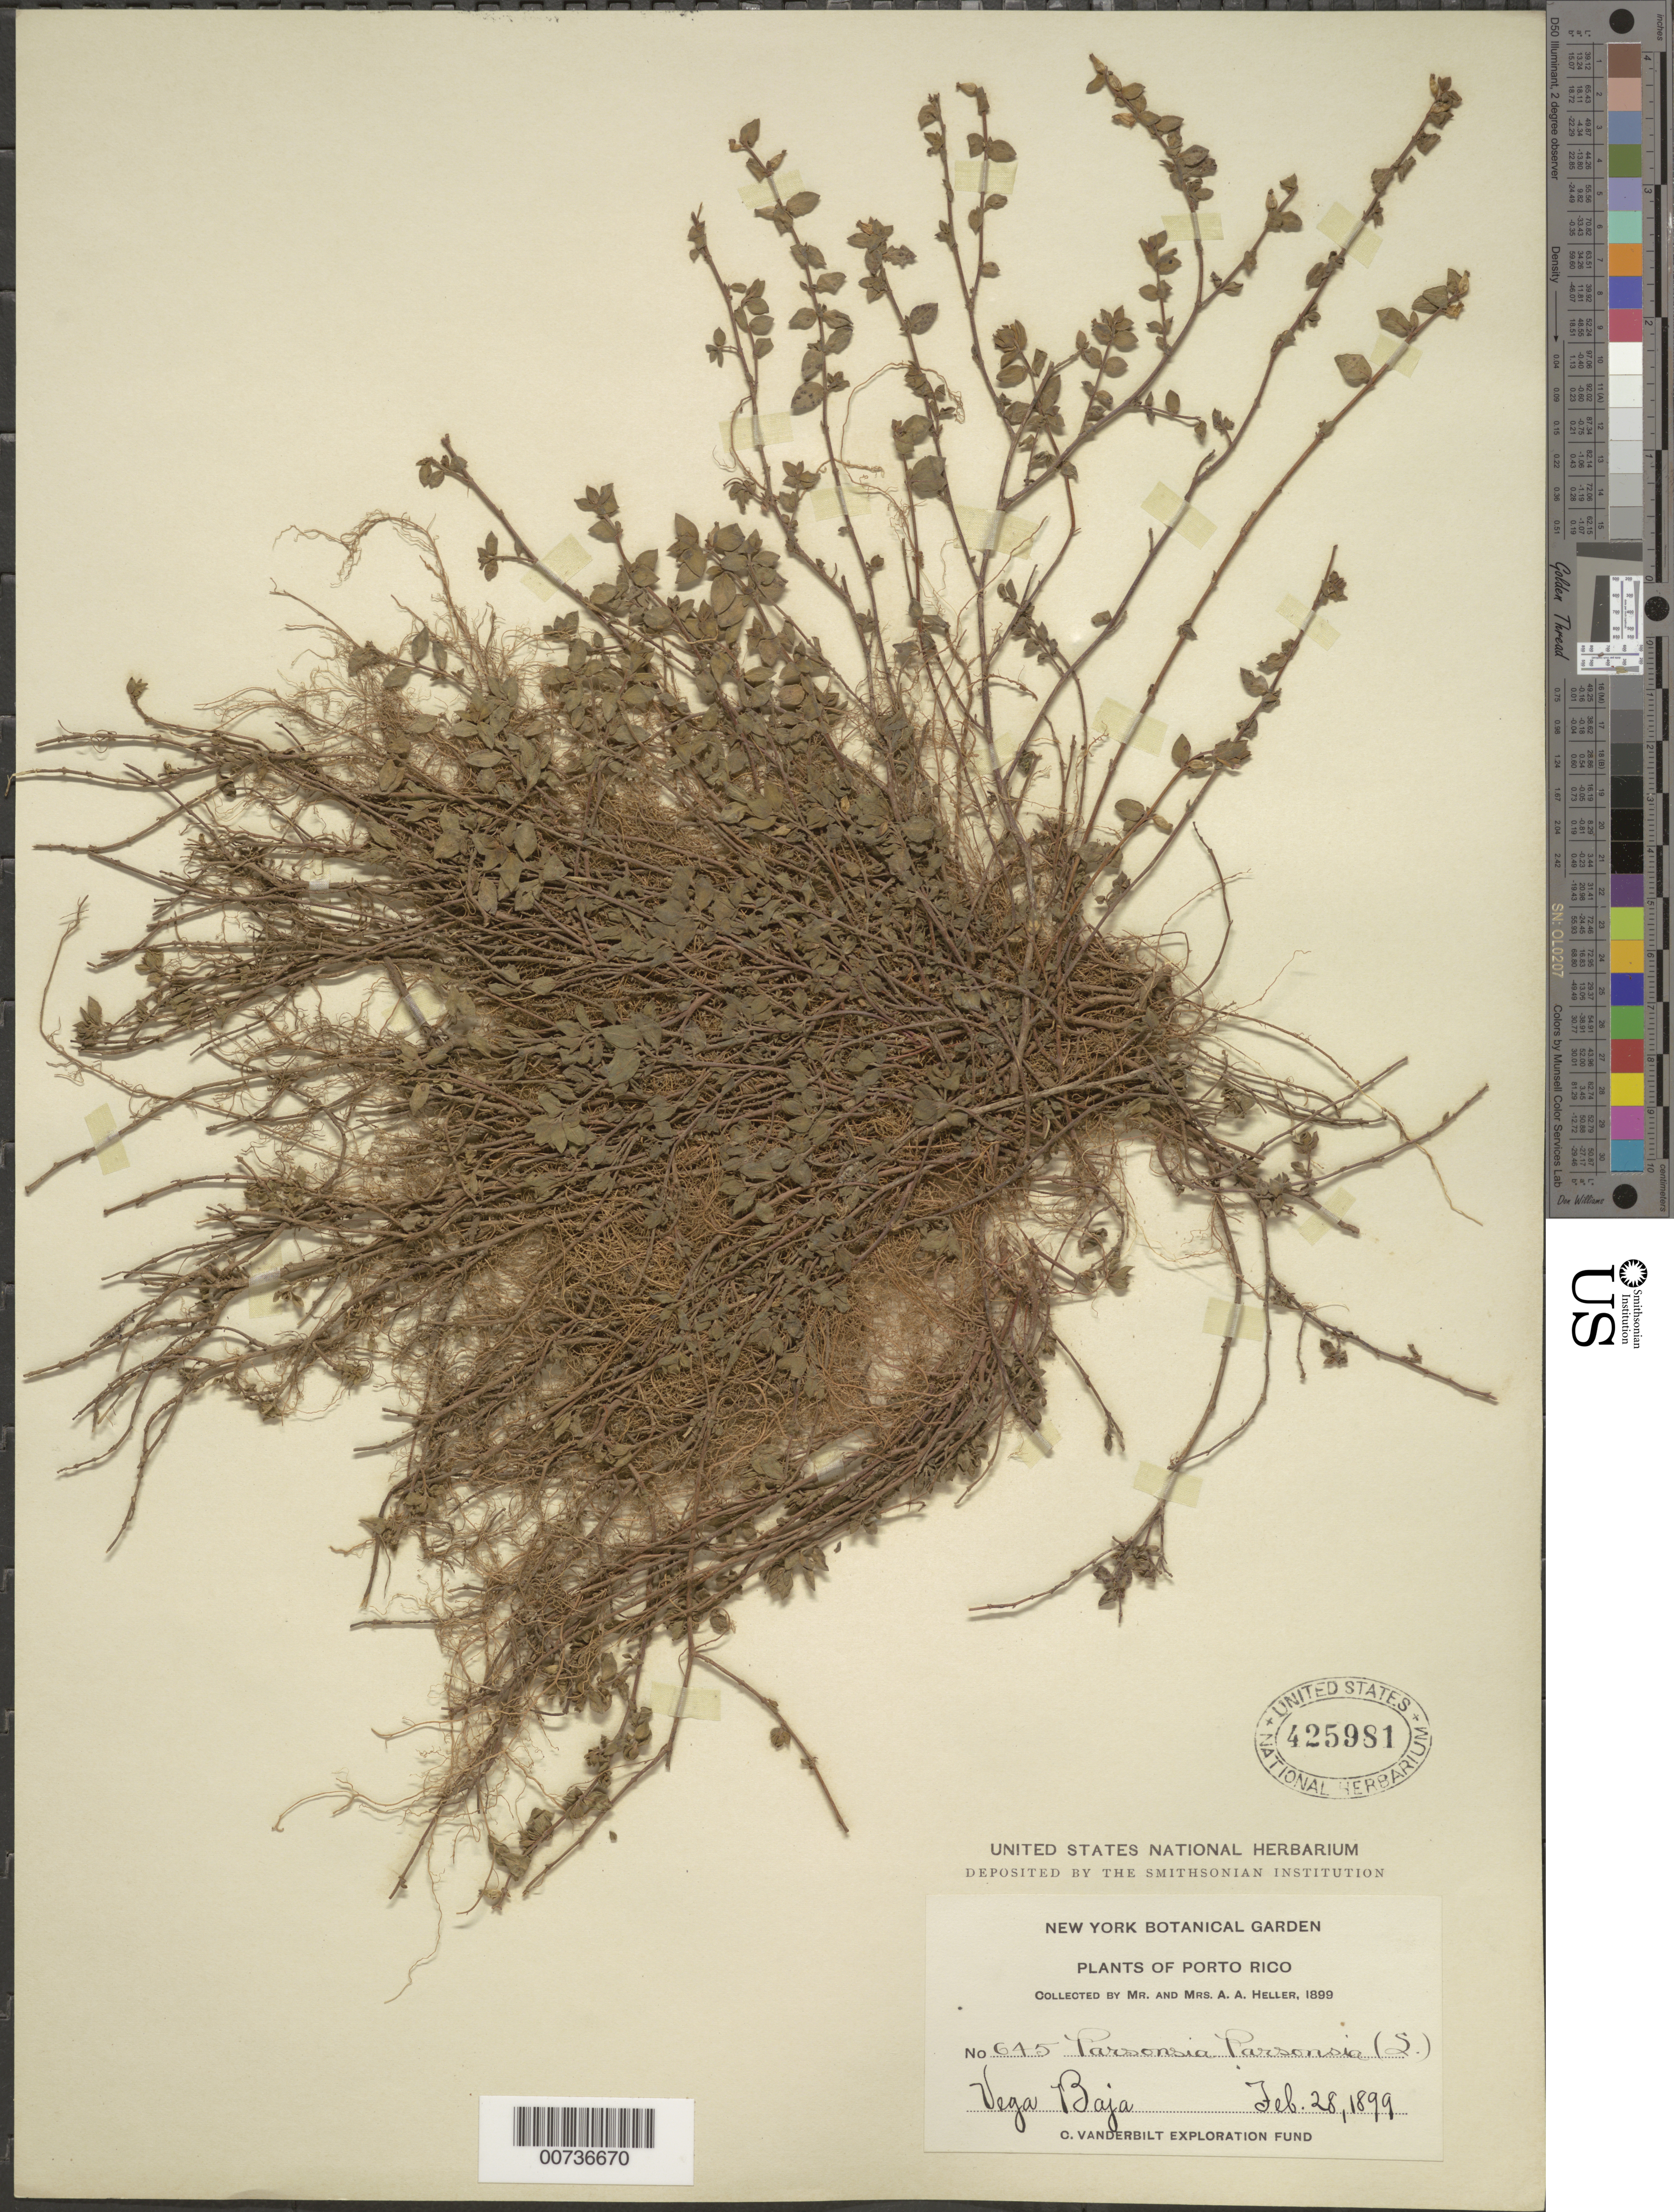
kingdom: Plantae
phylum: Tracheophyta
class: Magnoliopsida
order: Myrtales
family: Lythraceae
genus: Cuphea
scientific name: Cuphea parsonsia var. parsonsia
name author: (L.) R. Br. ex Steud.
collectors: A. A. Heller & E. G. Heller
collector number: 645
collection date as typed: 28 Feb 1899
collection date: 1899-02-28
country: Puerto Rico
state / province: Vega Baja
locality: Vega Baja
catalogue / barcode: US 425981